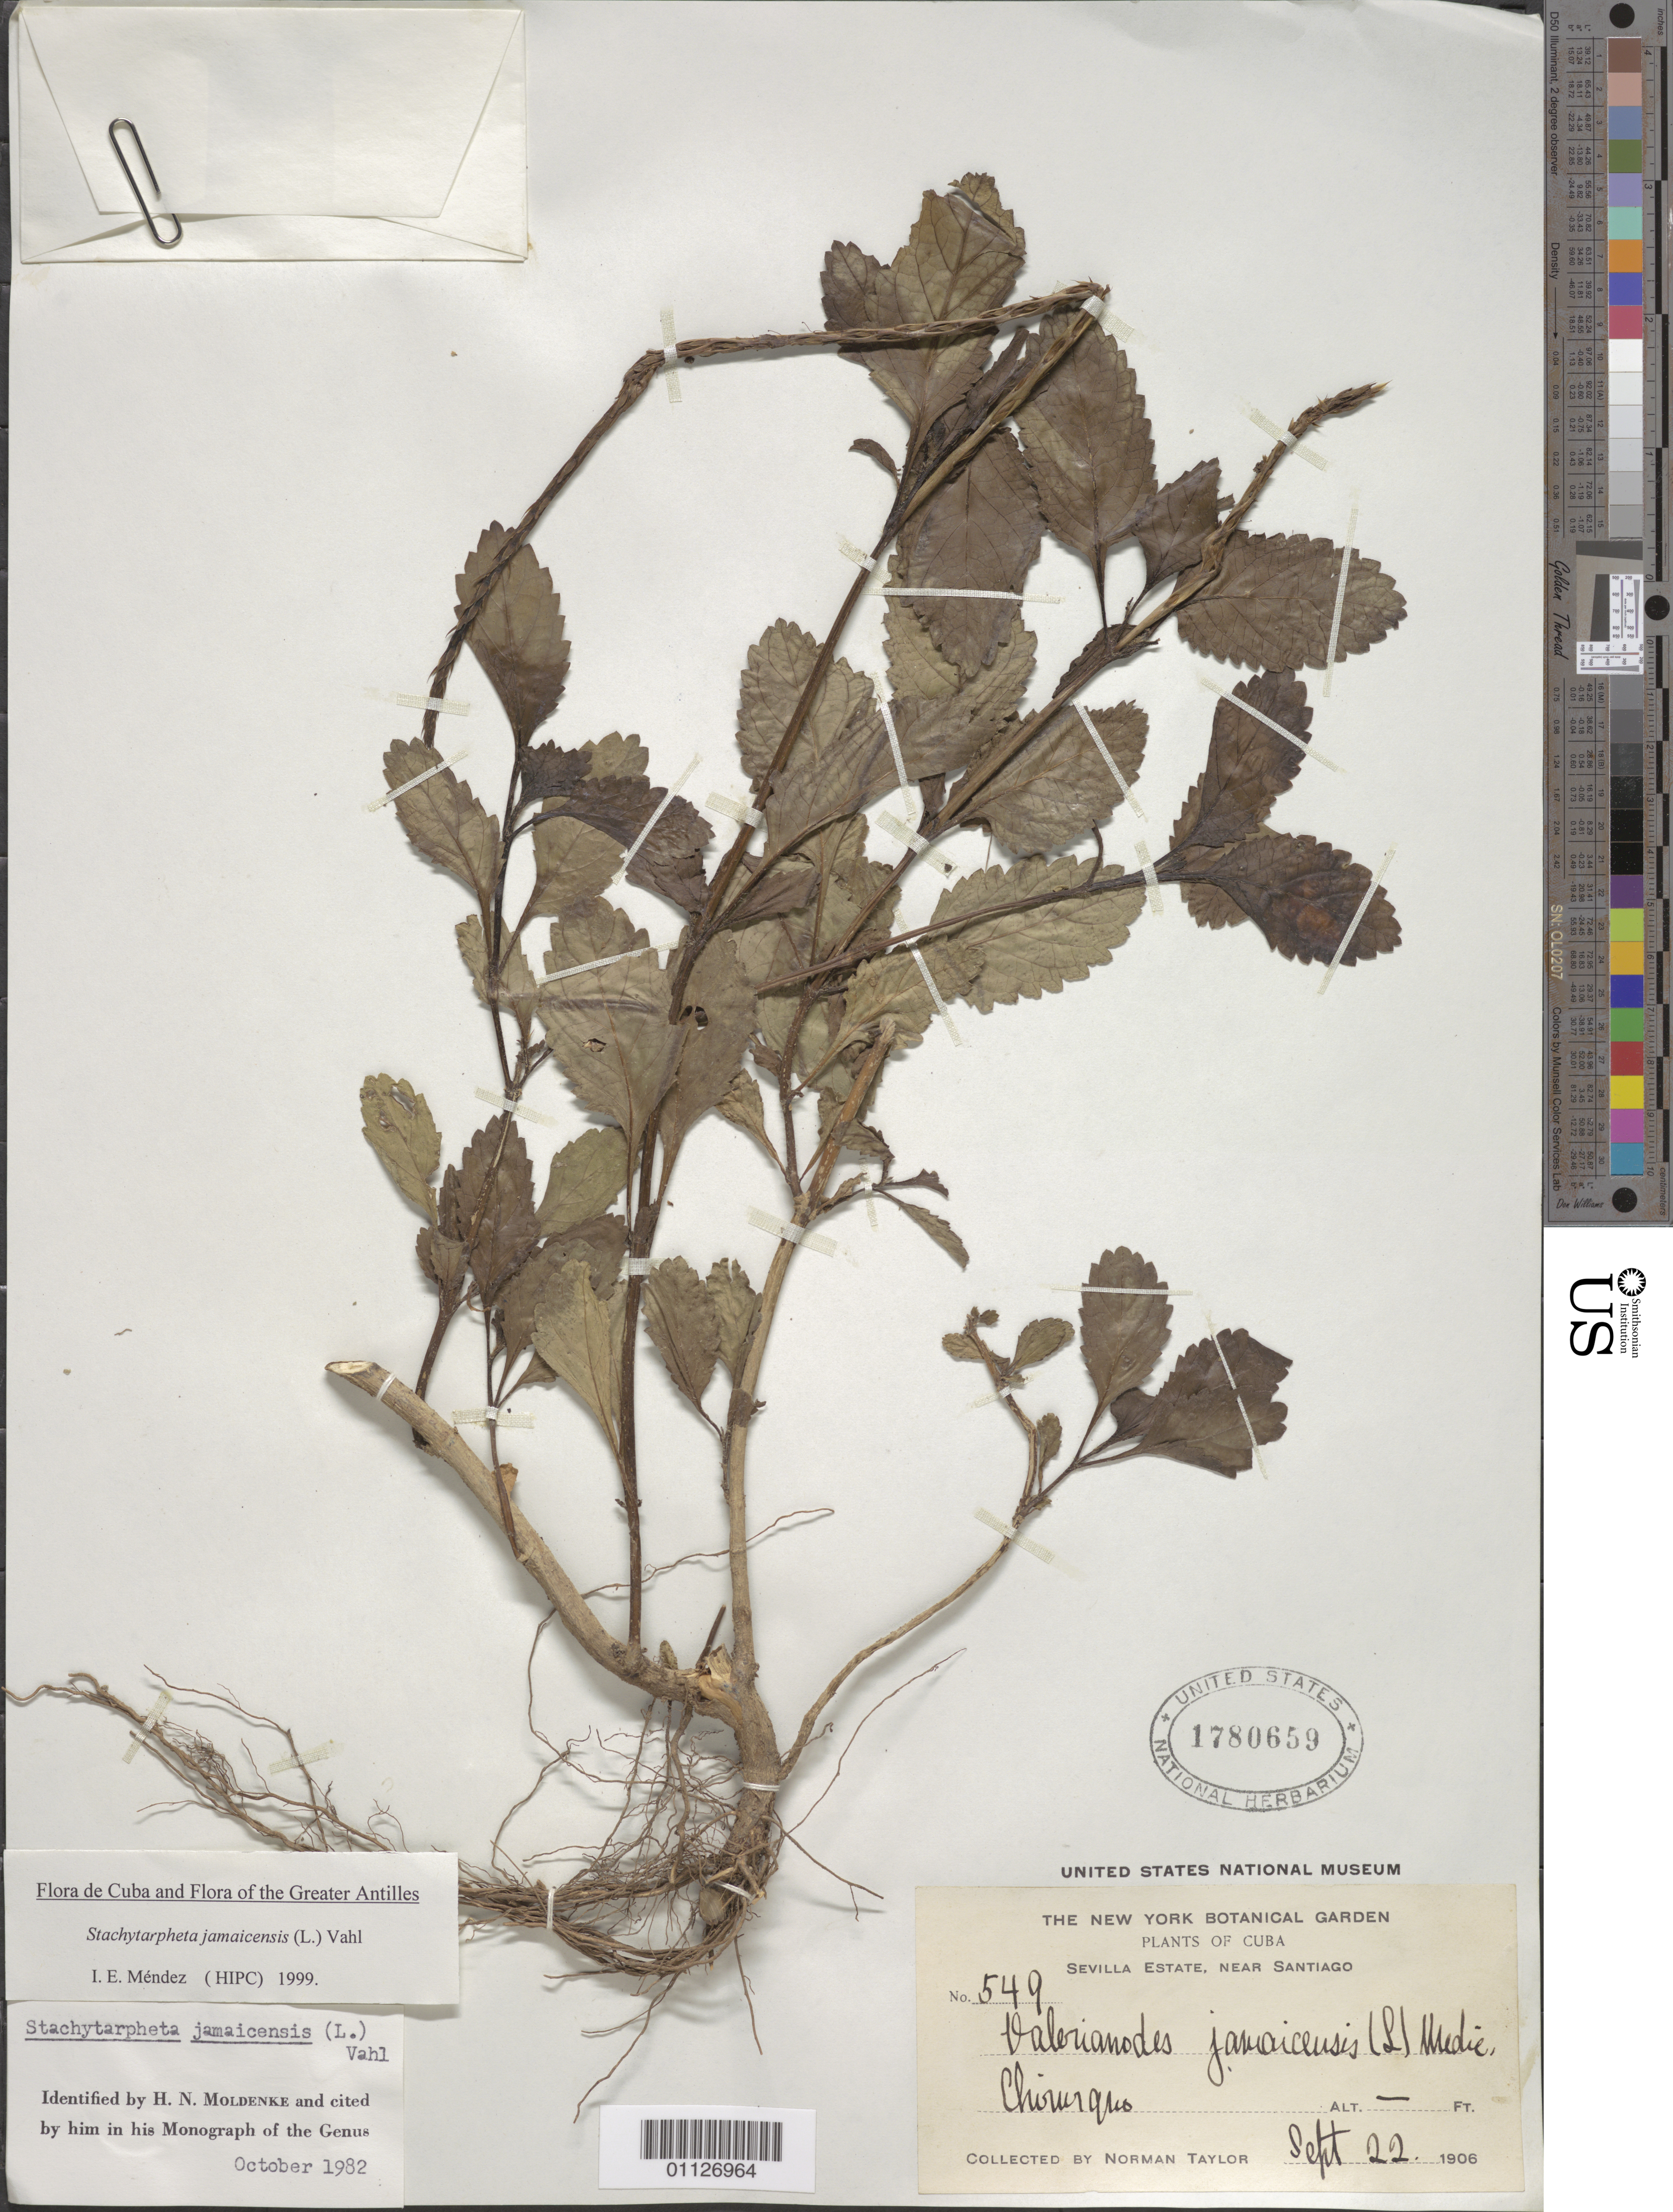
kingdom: Plantae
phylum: Tracheophyta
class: Magnoliopsida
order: Lamiales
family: Verbenaceae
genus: Stachytarpheta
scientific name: Stachytarpheta jamaicensis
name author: (L.) Vahl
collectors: N. Taylor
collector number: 549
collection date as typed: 22 Sep 1906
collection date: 1906-09-22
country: Cuba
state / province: Santiago de Cuba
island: Cuba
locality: Sevilla Estate, near Santiago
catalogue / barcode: US 1780659